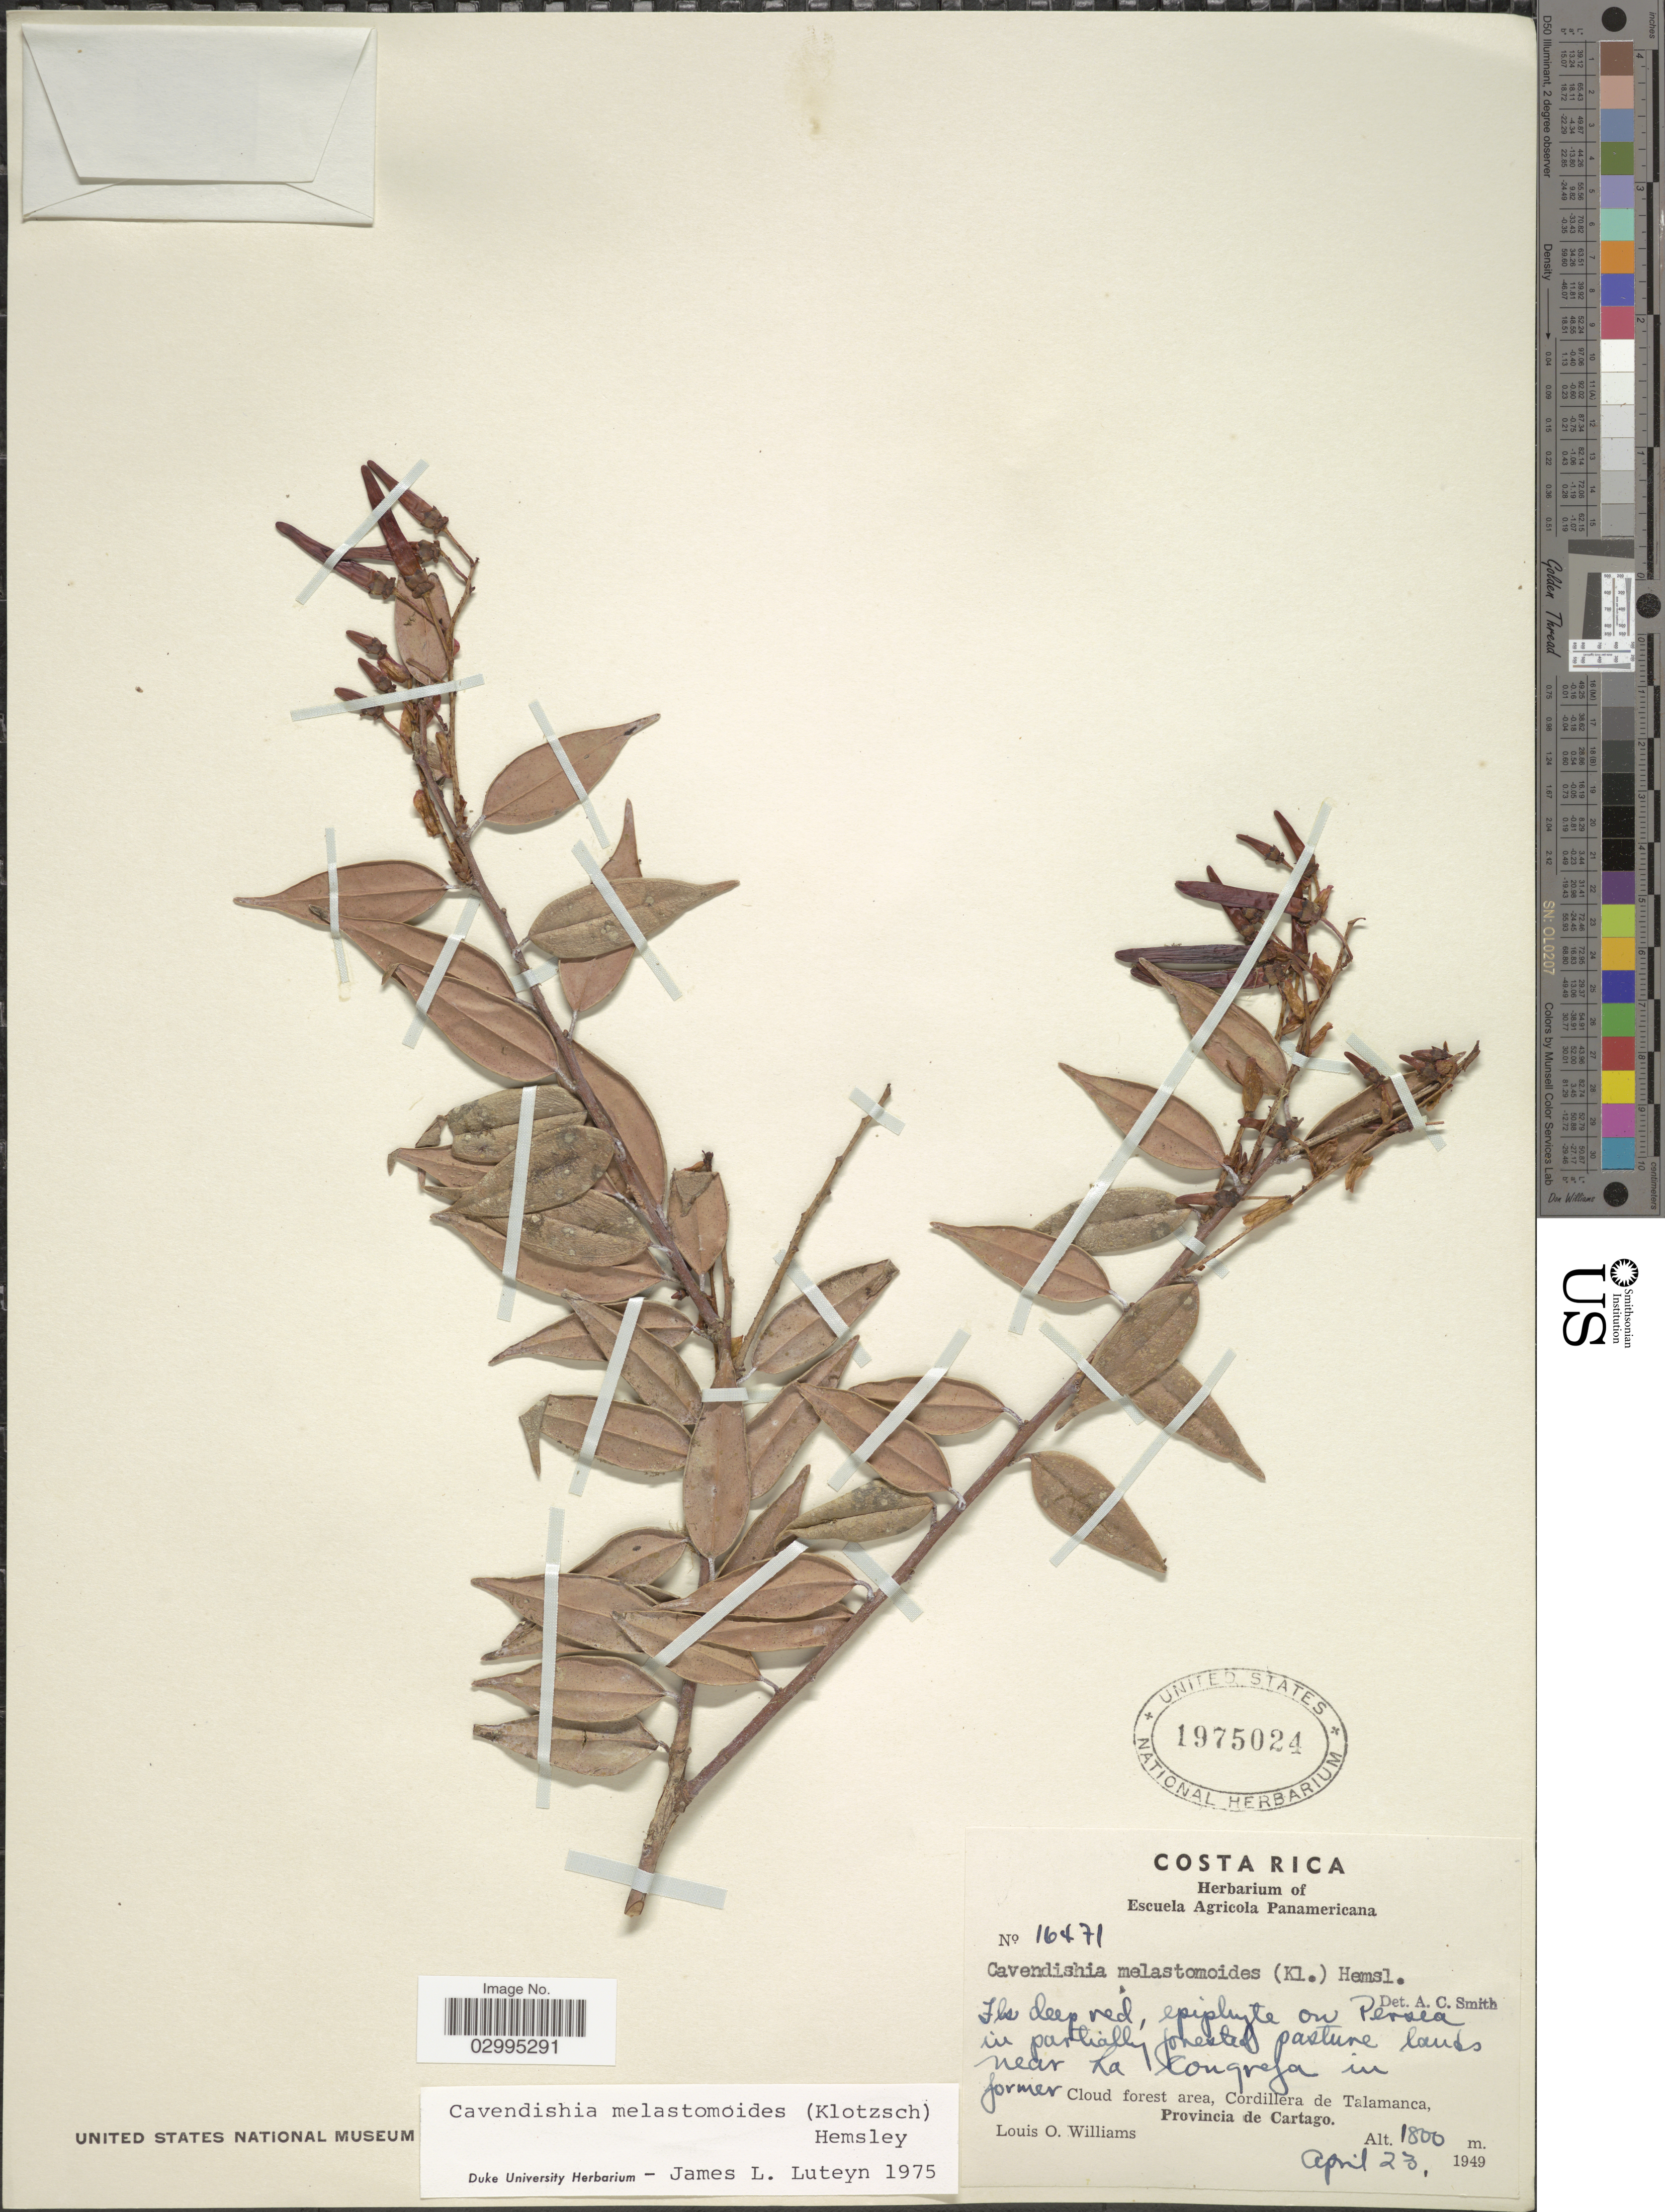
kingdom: Plantae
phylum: Tracheophyta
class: Magnoliopsida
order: Ericales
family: Ericaceae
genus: Cavendishia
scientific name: Cavendishia melastomoides var. melastomoides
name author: (Klotzsch) Hemsl.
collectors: L. O. Williams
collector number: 16471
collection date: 1949-04-23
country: Costa Rica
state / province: Cartago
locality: Near La Congreja in former Cloud forest area, Cordillera de Talamanca.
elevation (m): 1800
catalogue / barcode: US 1975024